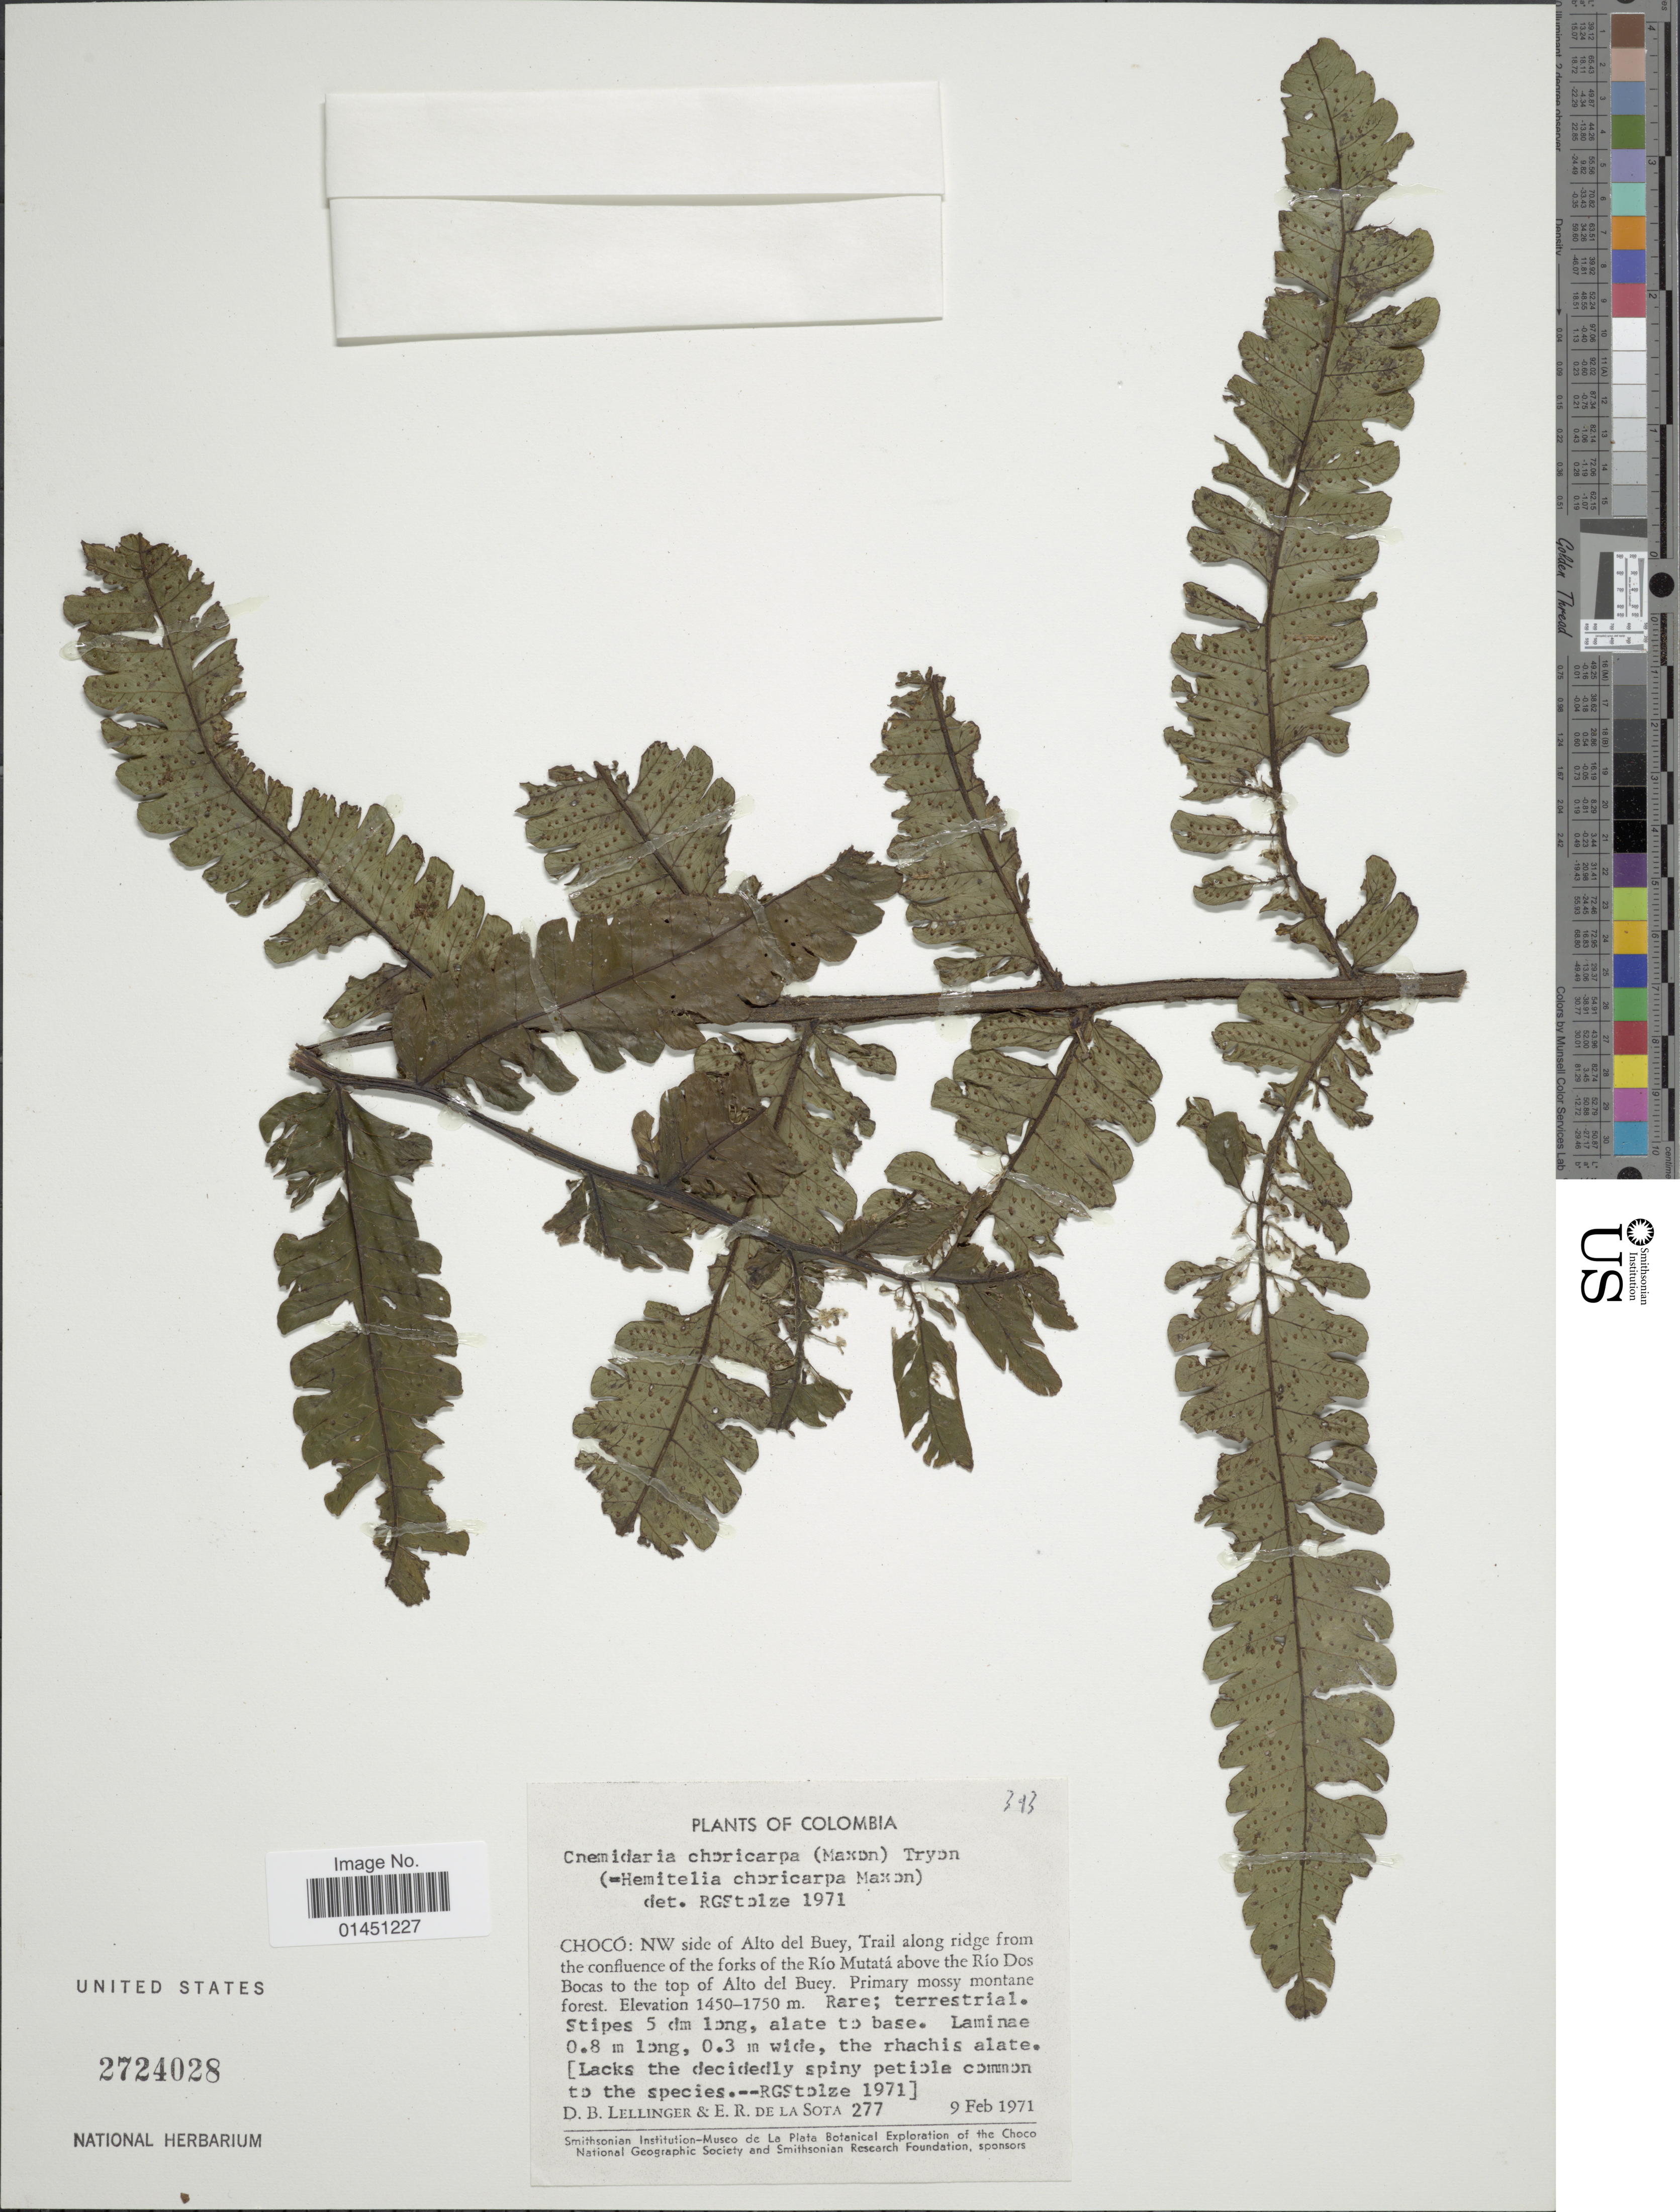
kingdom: Plantae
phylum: Tracheophyta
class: Polypodiopsida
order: Cyatheales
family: Cyatheaceae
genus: Cyathea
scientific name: Cyathea choricarpa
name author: (Maxon) Domin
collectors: D. B. Lellinger & E. R. de la Sota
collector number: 277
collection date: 1971-02-09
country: Colombia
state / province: Chocó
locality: NW side of Alto del Buey, Trail along ridge from the confluence of the forks of the Rio Mutata above the Rio Dos Bocas to the top of Alto del Buey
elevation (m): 1450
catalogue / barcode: US 2724028